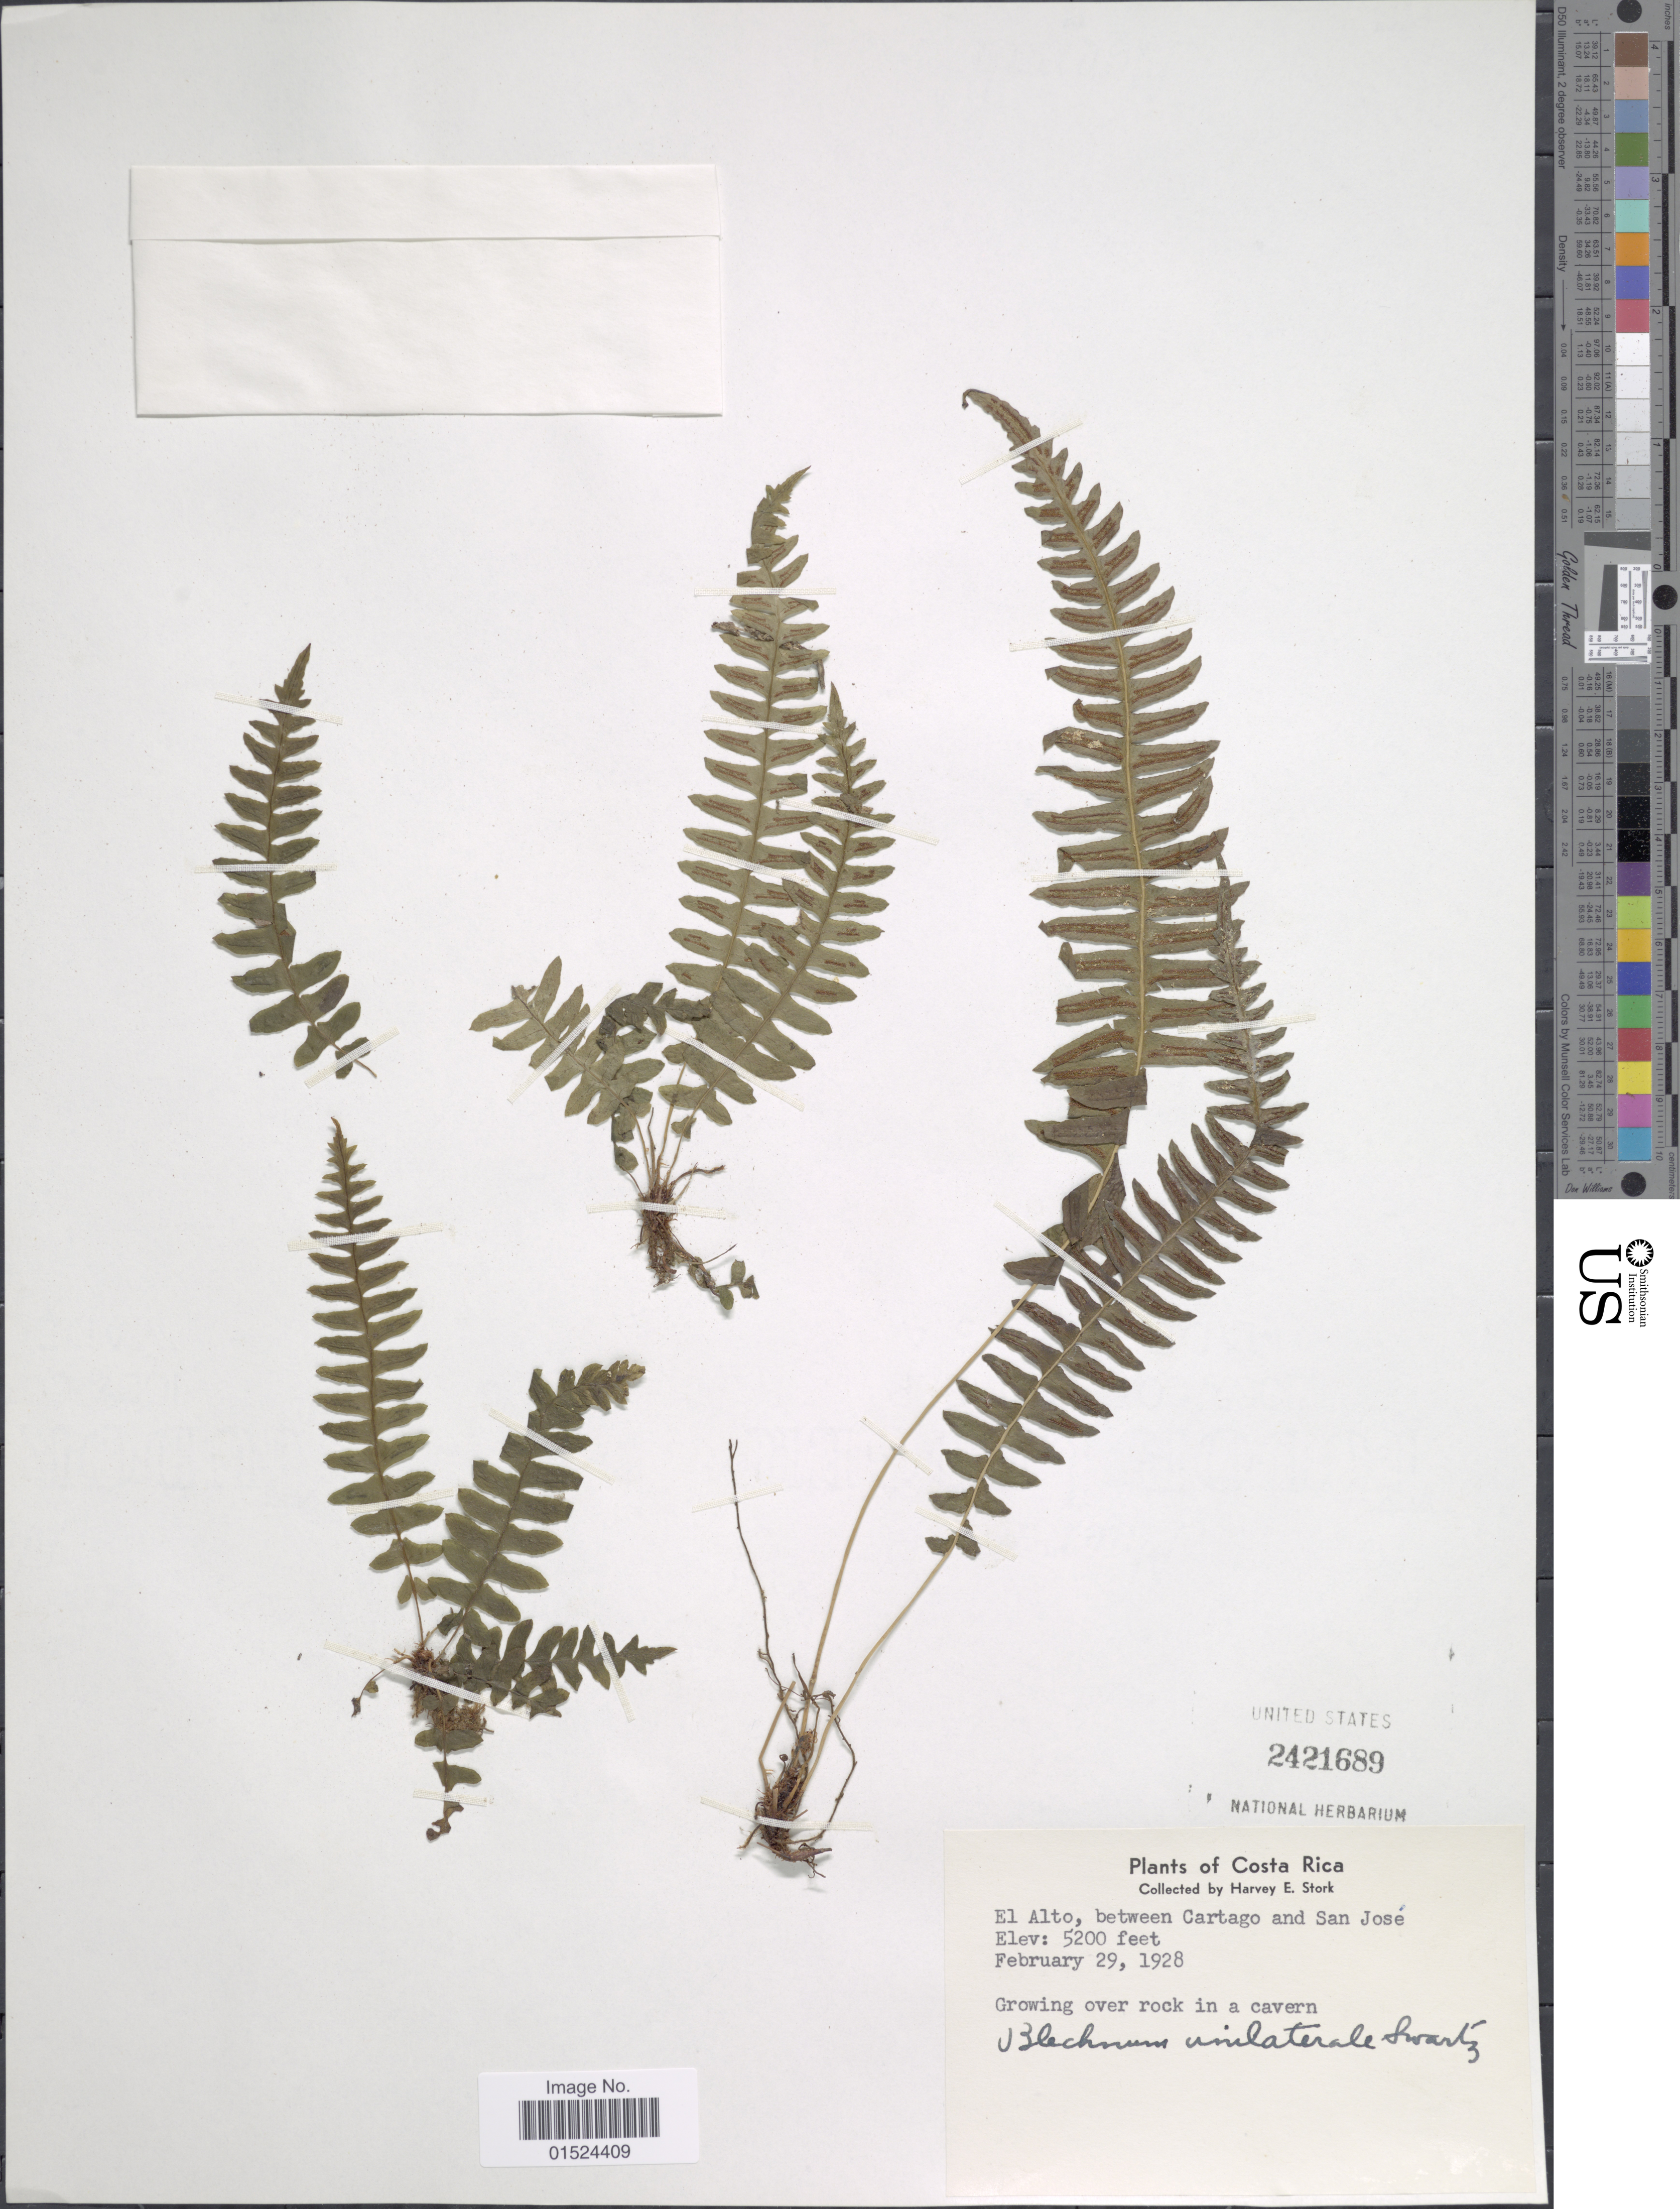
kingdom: Plantae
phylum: Tracheophyta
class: Polypodiopsida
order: Polypodiales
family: Blechnaceae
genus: Blechnum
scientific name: Blechnum polypodioides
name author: Raddi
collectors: H. E. Stork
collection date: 1928-02-29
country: Costa Rica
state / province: Cartago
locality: El Alto, between Cartago and San José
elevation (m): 1585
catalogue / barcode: US 2421689